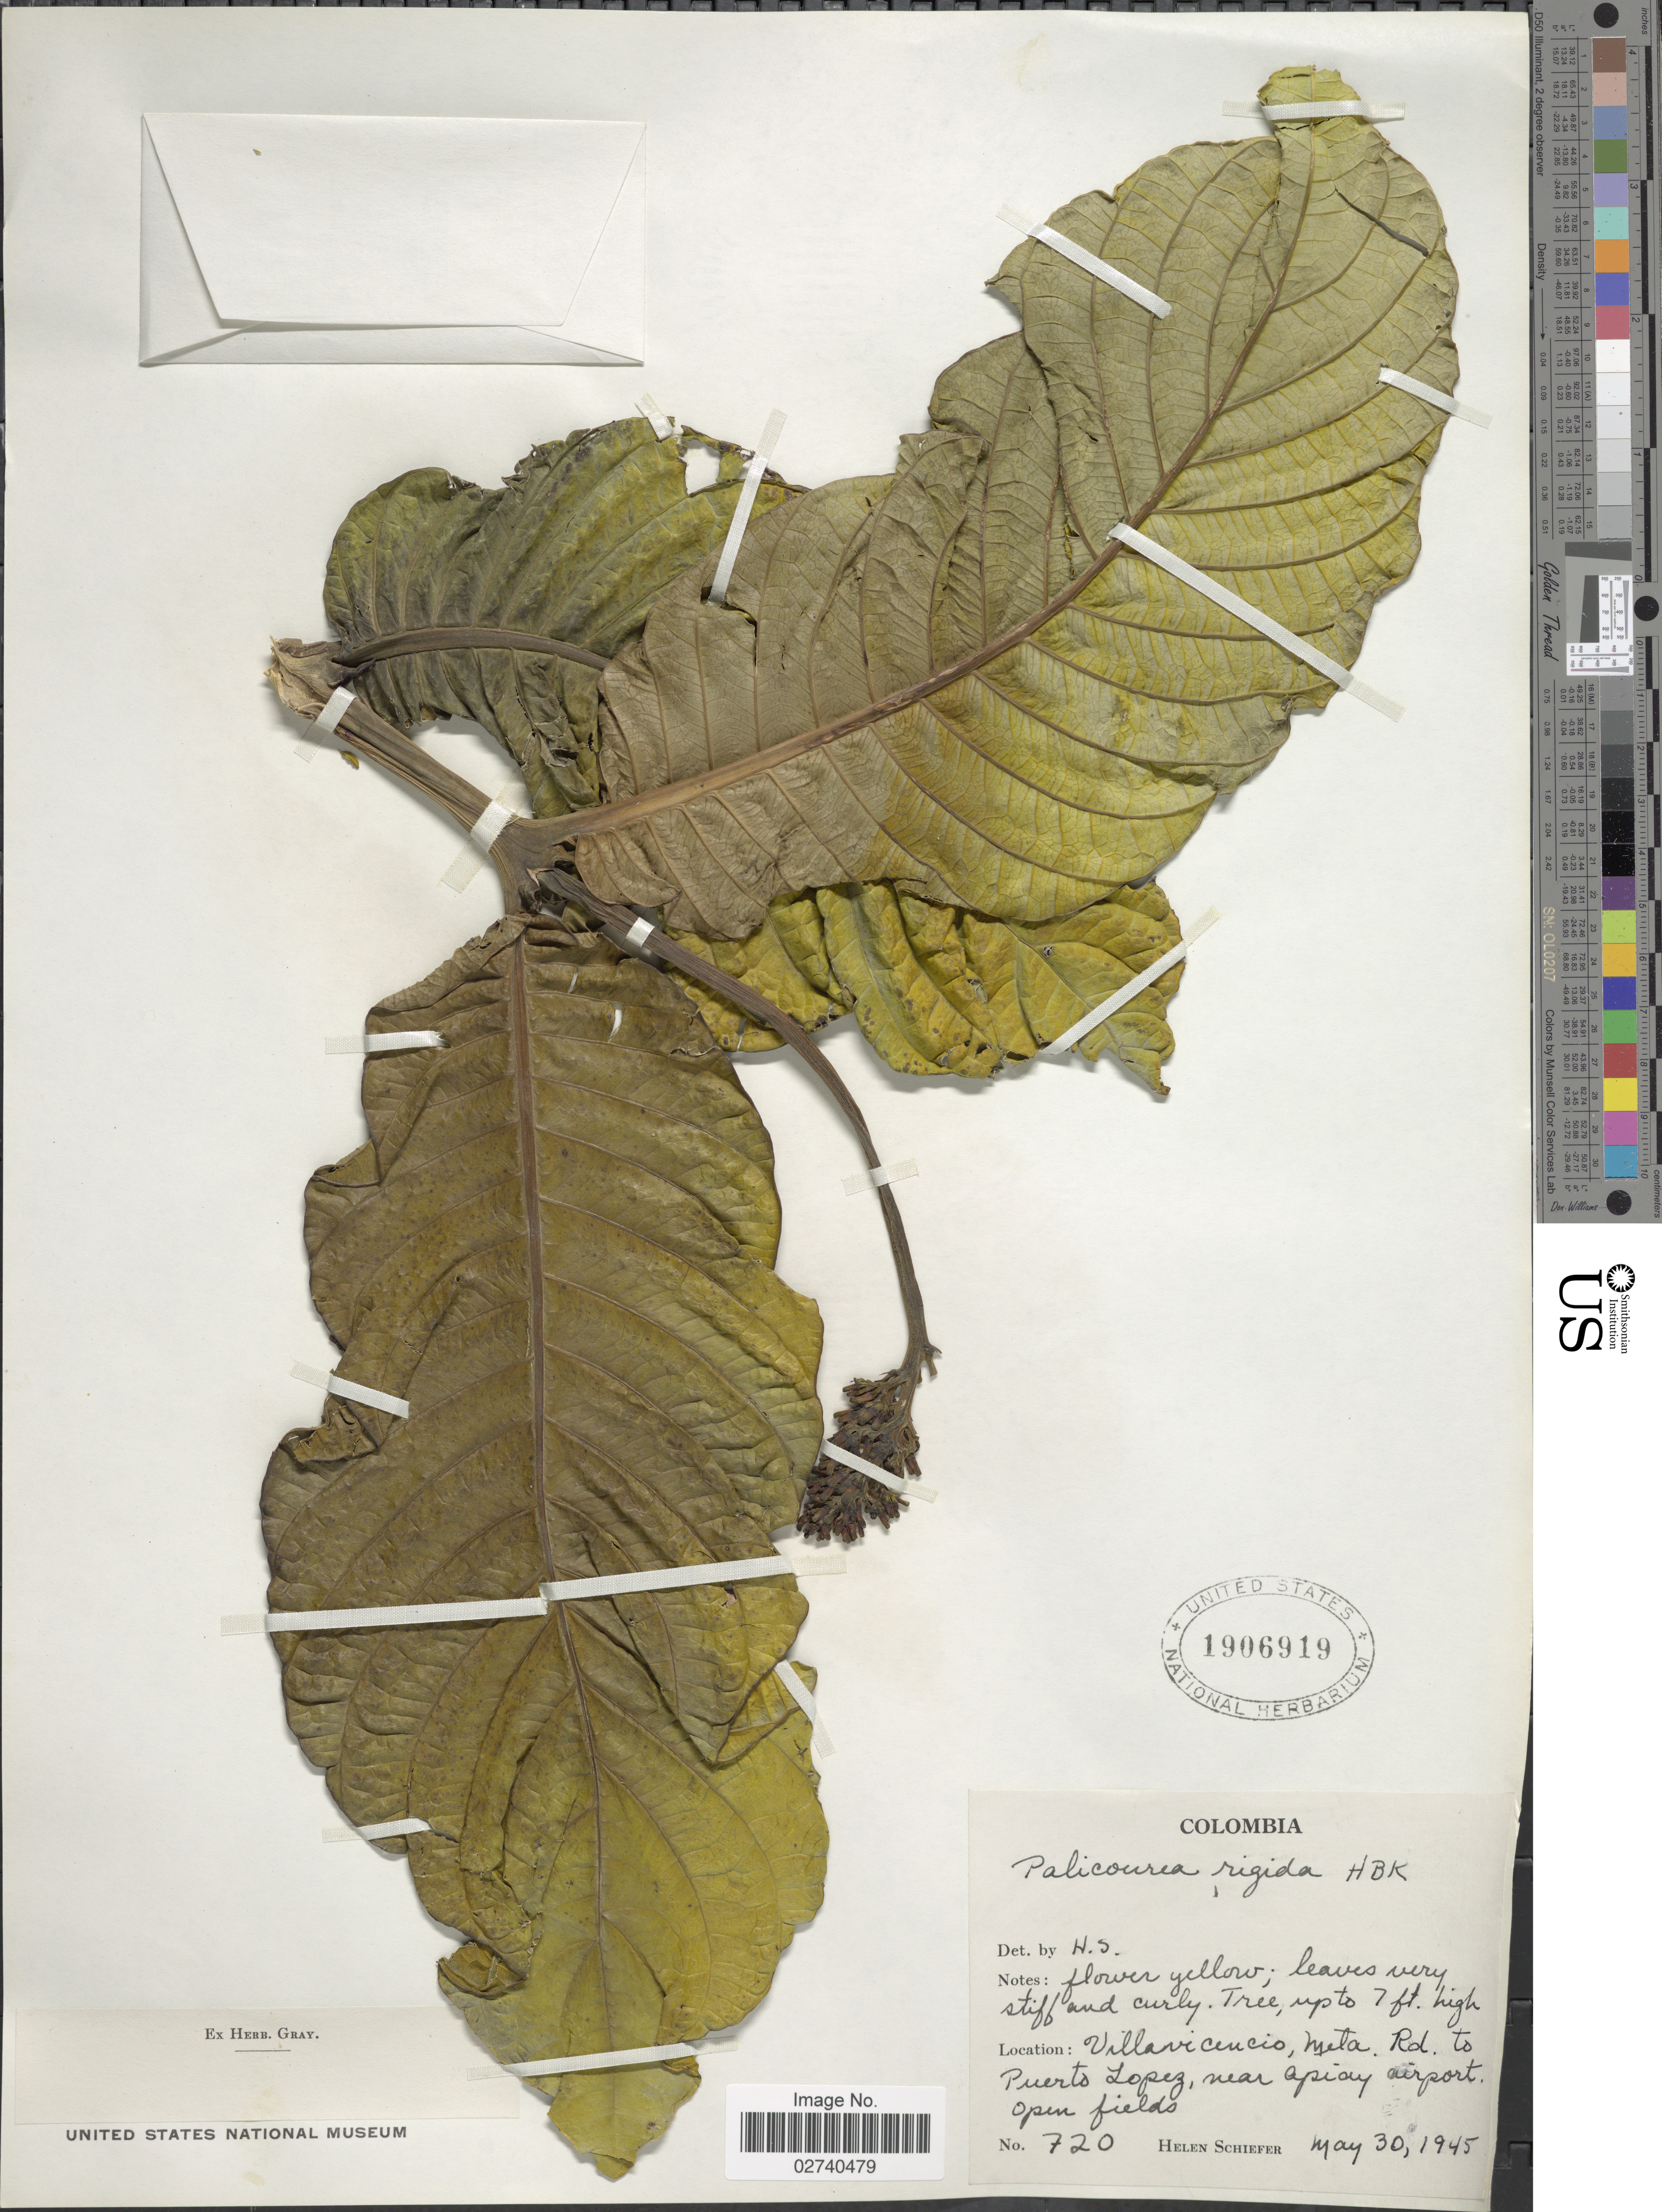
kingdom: Plantae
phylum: Tracheophyta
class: Magnoliopsida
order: Gentianales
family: Rubiaceae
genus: Palicourea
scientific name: Palicourea rigida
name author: Kunth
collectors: H. Schiefer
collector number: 720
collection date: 1945-05-30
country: Colombia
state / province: Meta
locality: Villavicencio, Meta rd. to Puerto Lopez, near Apiay airport.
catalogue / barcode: US 1906919